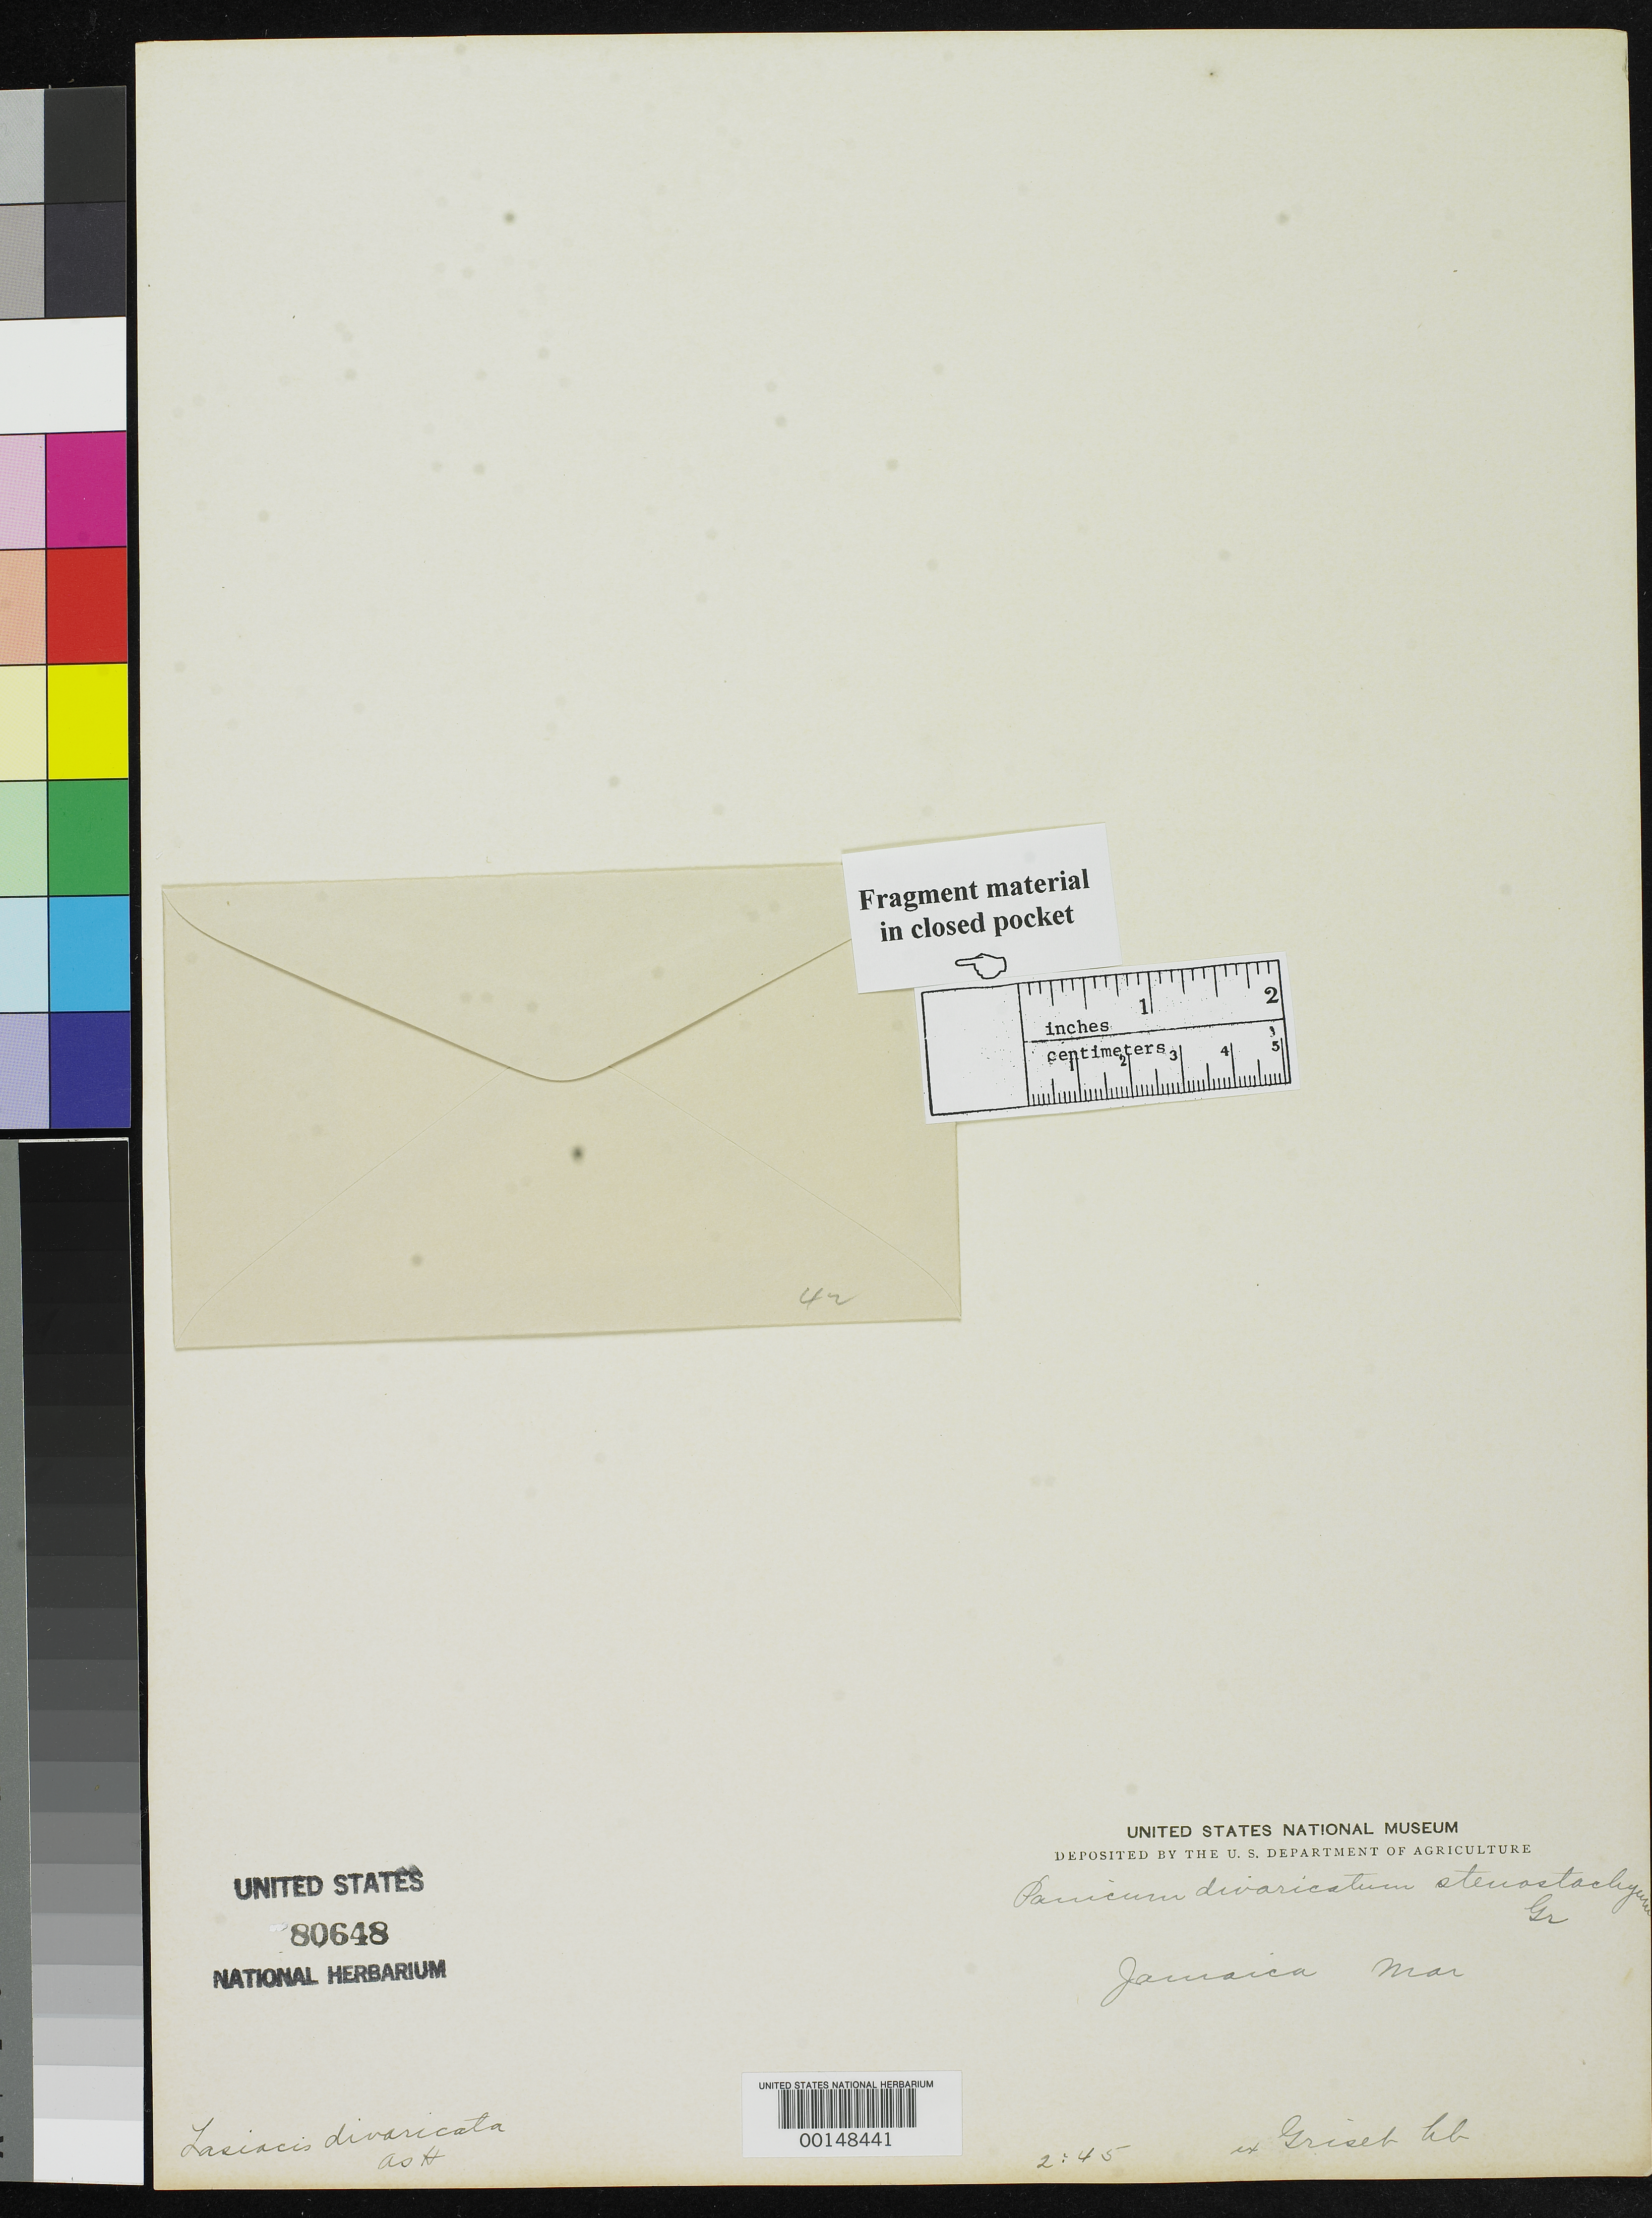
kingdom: Plantae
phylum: Tracheophyta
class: Liliopsida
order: Poales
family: Poaceae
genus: Panicum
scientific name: Panicum divaricatum var. stenostachyum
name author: Griseb.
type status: Type Fragment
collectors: N. Wilson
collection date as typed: Mar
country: Jamaica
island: Greater Antilles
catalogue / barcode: US 80648